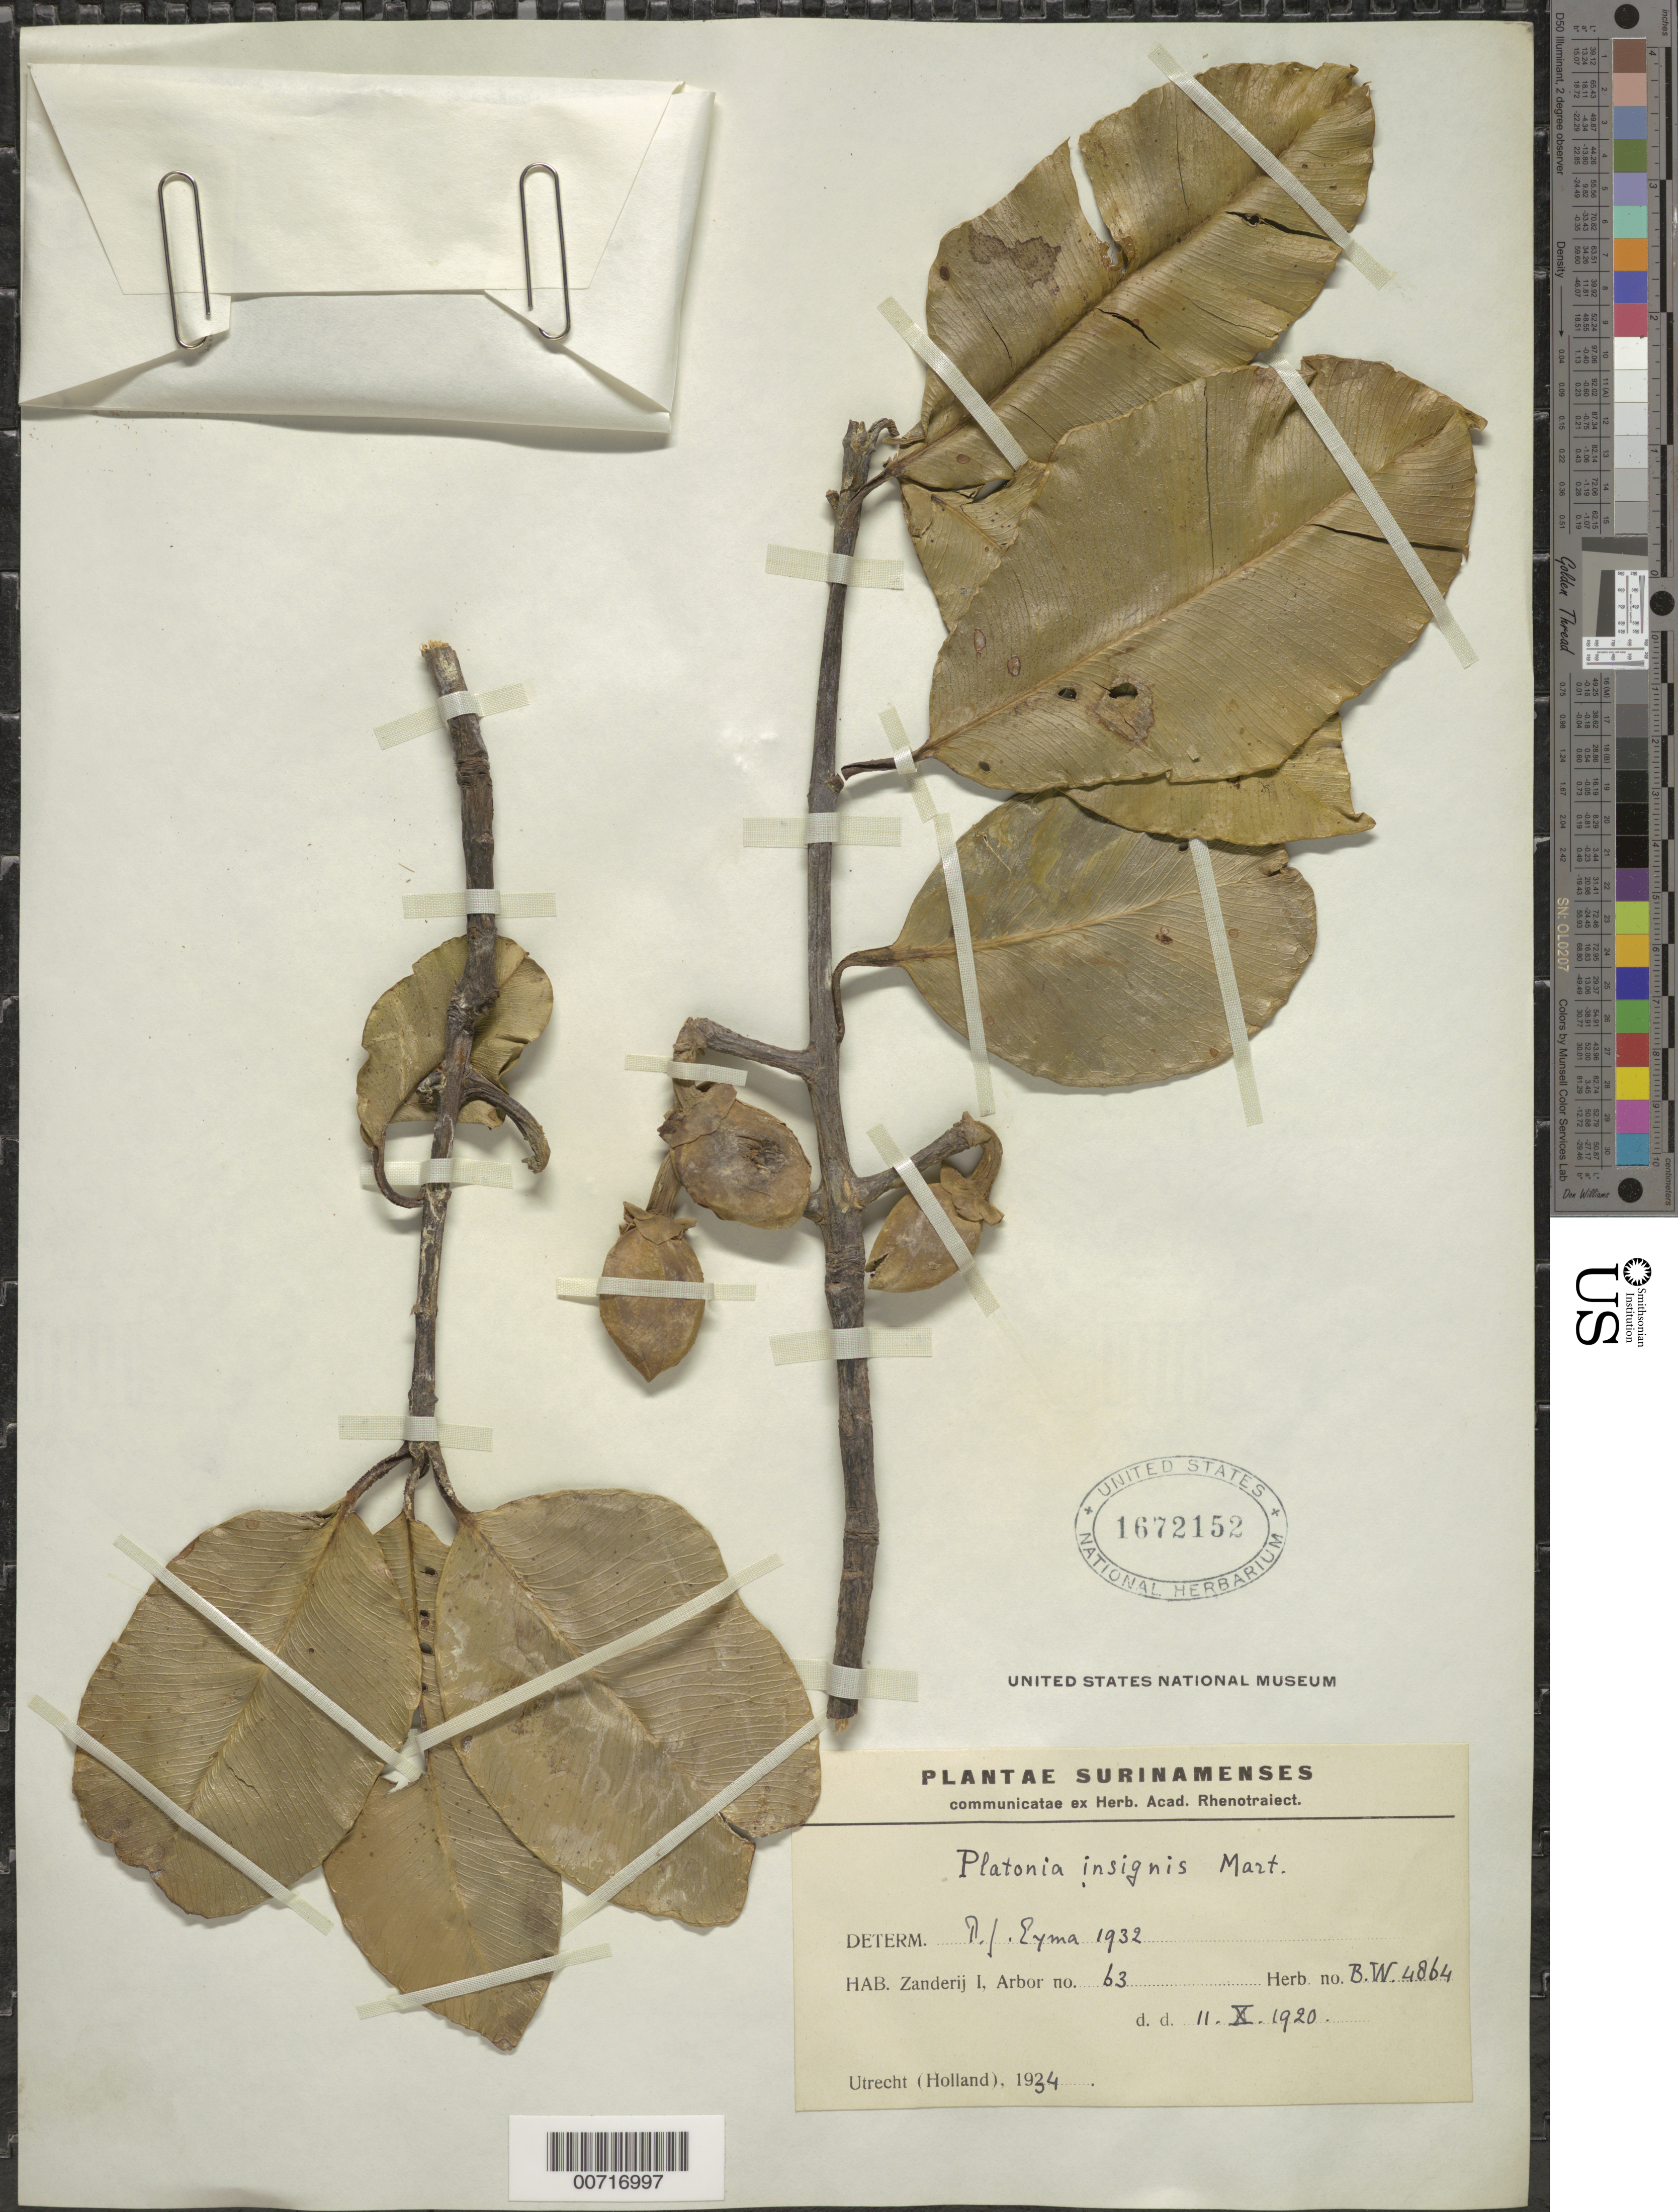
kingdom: Plantae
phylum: Tracheophyta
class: Magnoliopsida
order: Malpighiales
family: Clusiaceae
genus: Platonia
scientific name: Platonia insignis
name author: Mart.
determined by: Eyma, P. J.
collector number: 4864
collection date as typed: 11-Nov-20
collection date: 1920-11-11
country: Suriname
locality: Zanderij I., Forest Reserve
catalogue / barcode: US 1672152